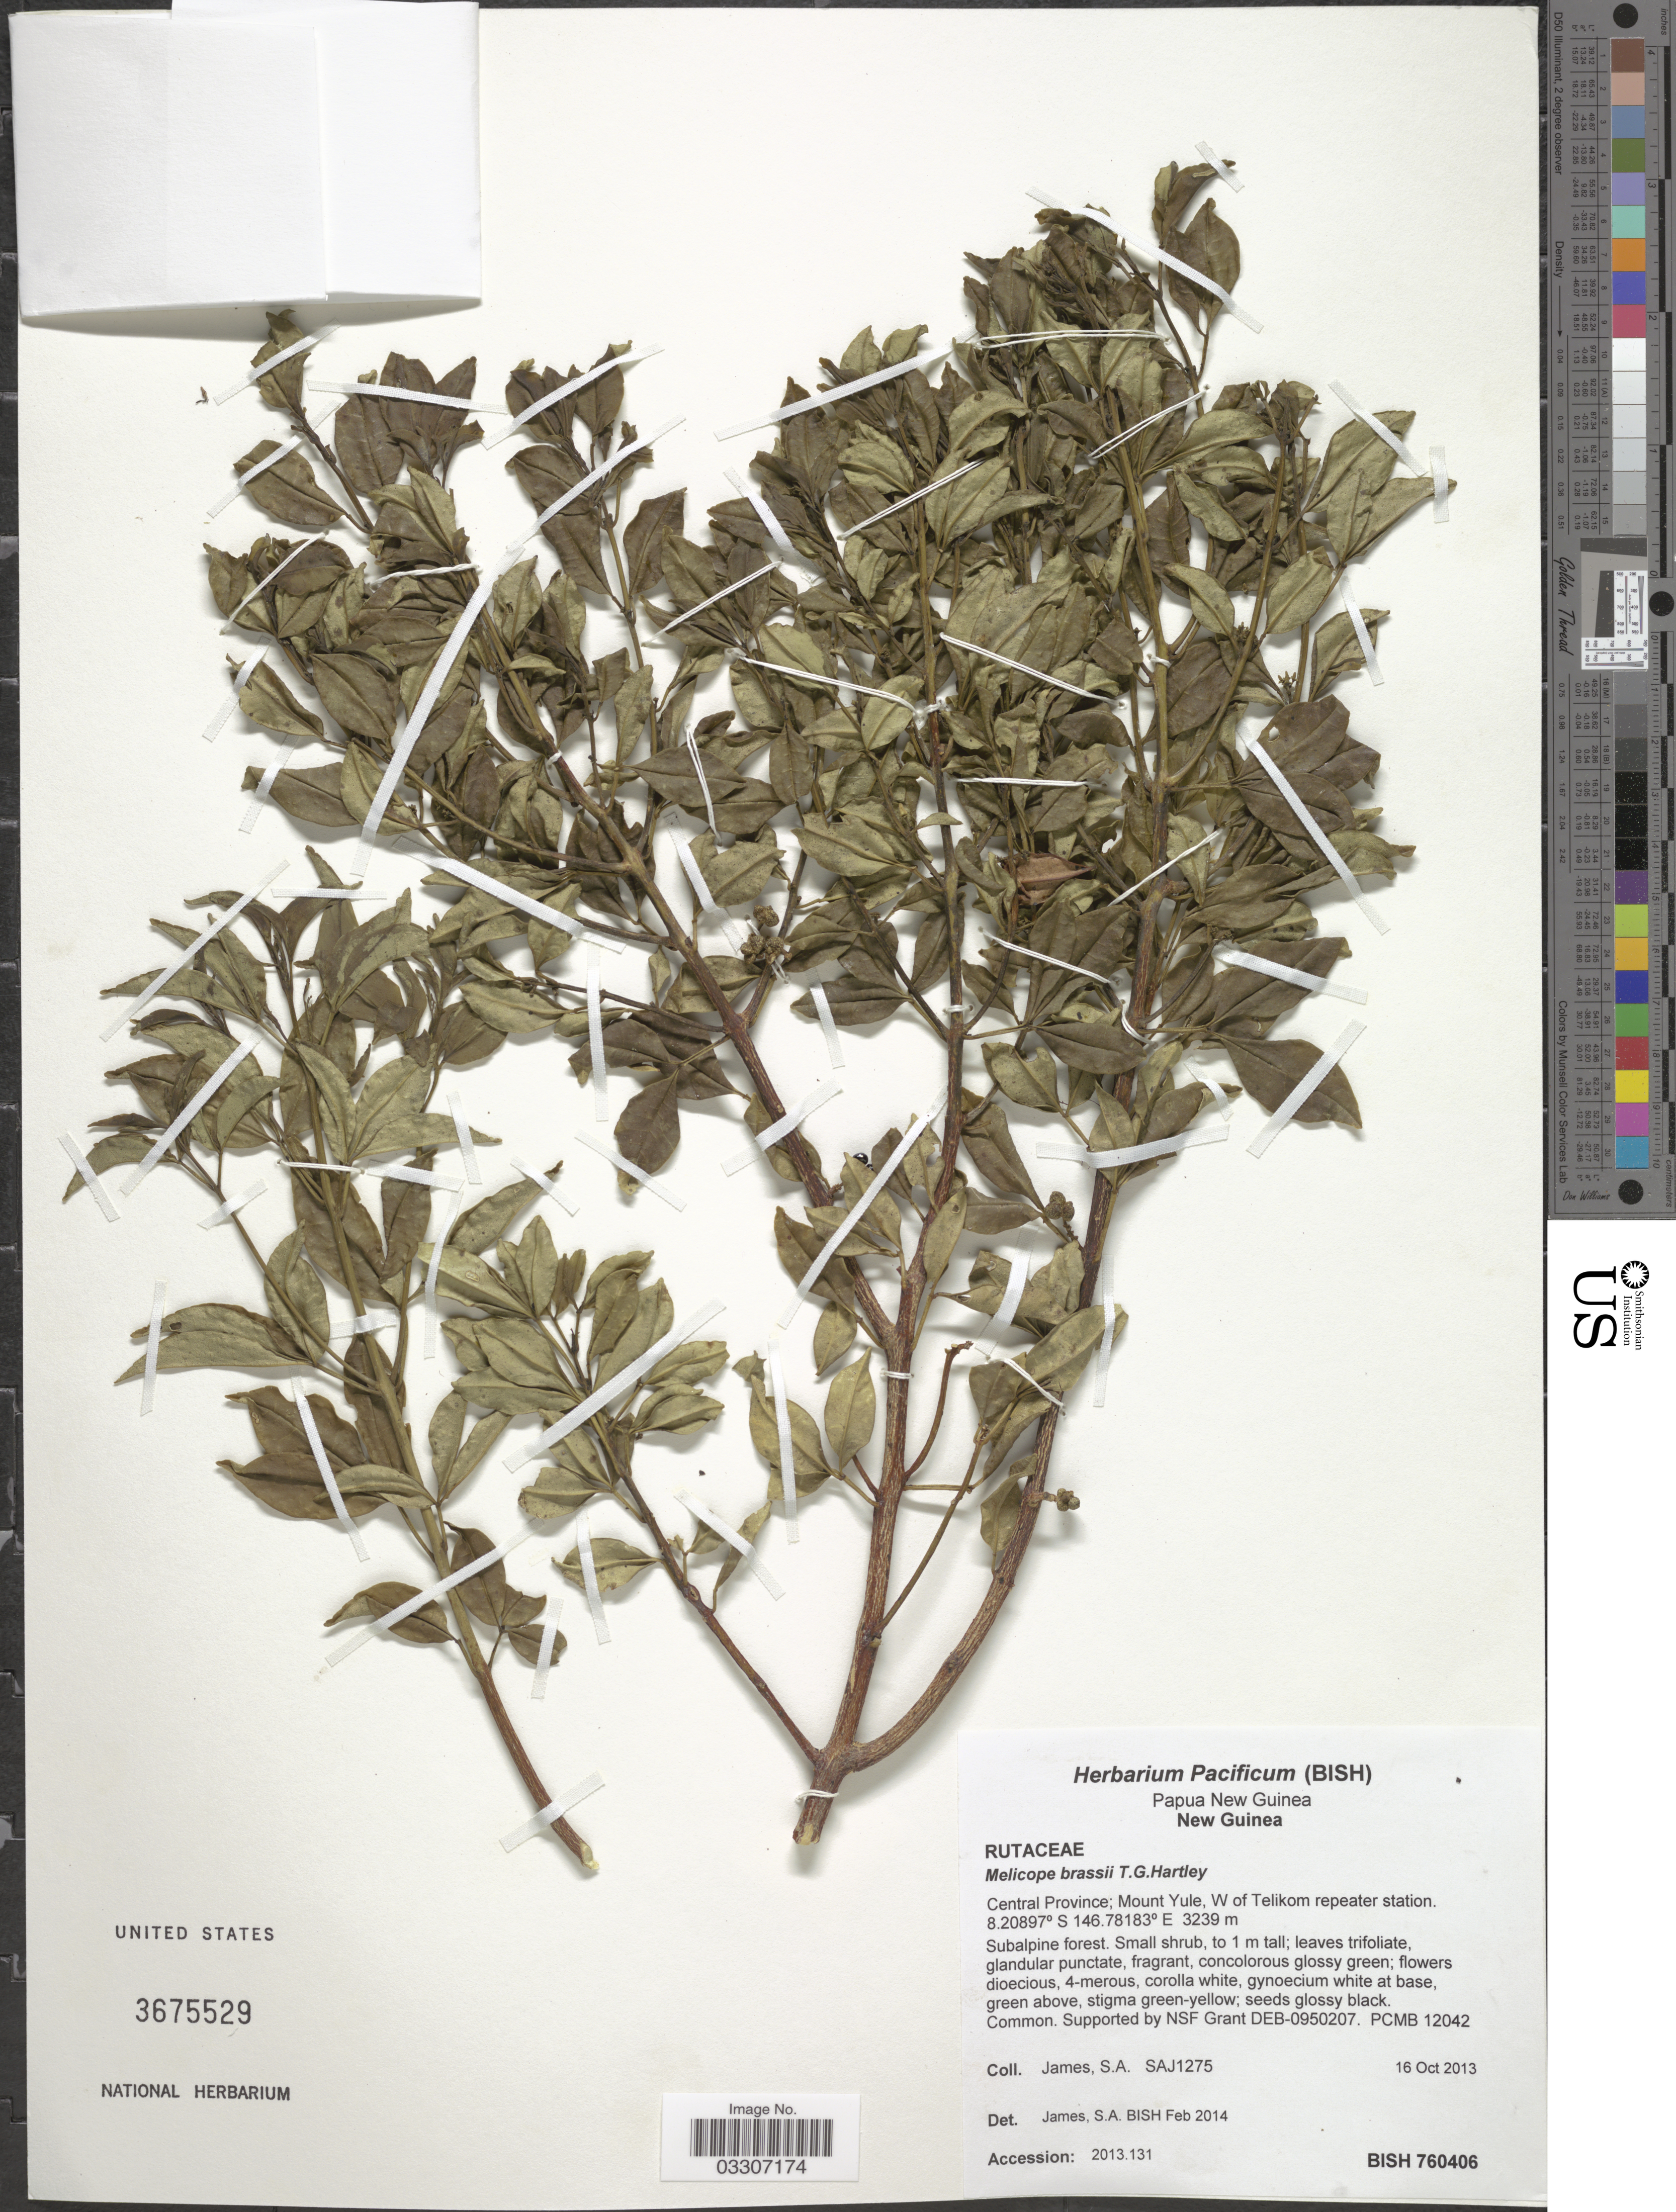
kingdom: Plantae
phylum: Tracheophyta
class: Magnoliopsida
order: Sapindales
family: Rutaceae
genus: Melicope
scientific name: Melicope brassii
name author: T.G. Hartley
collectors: S. James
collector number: SAJ1275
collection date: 2013-10-16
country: Papua New Guinea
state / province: Central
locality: New Guinea. Mount Yule, W of Telikom repeater station.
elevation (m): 3239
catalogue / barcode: US 3675529